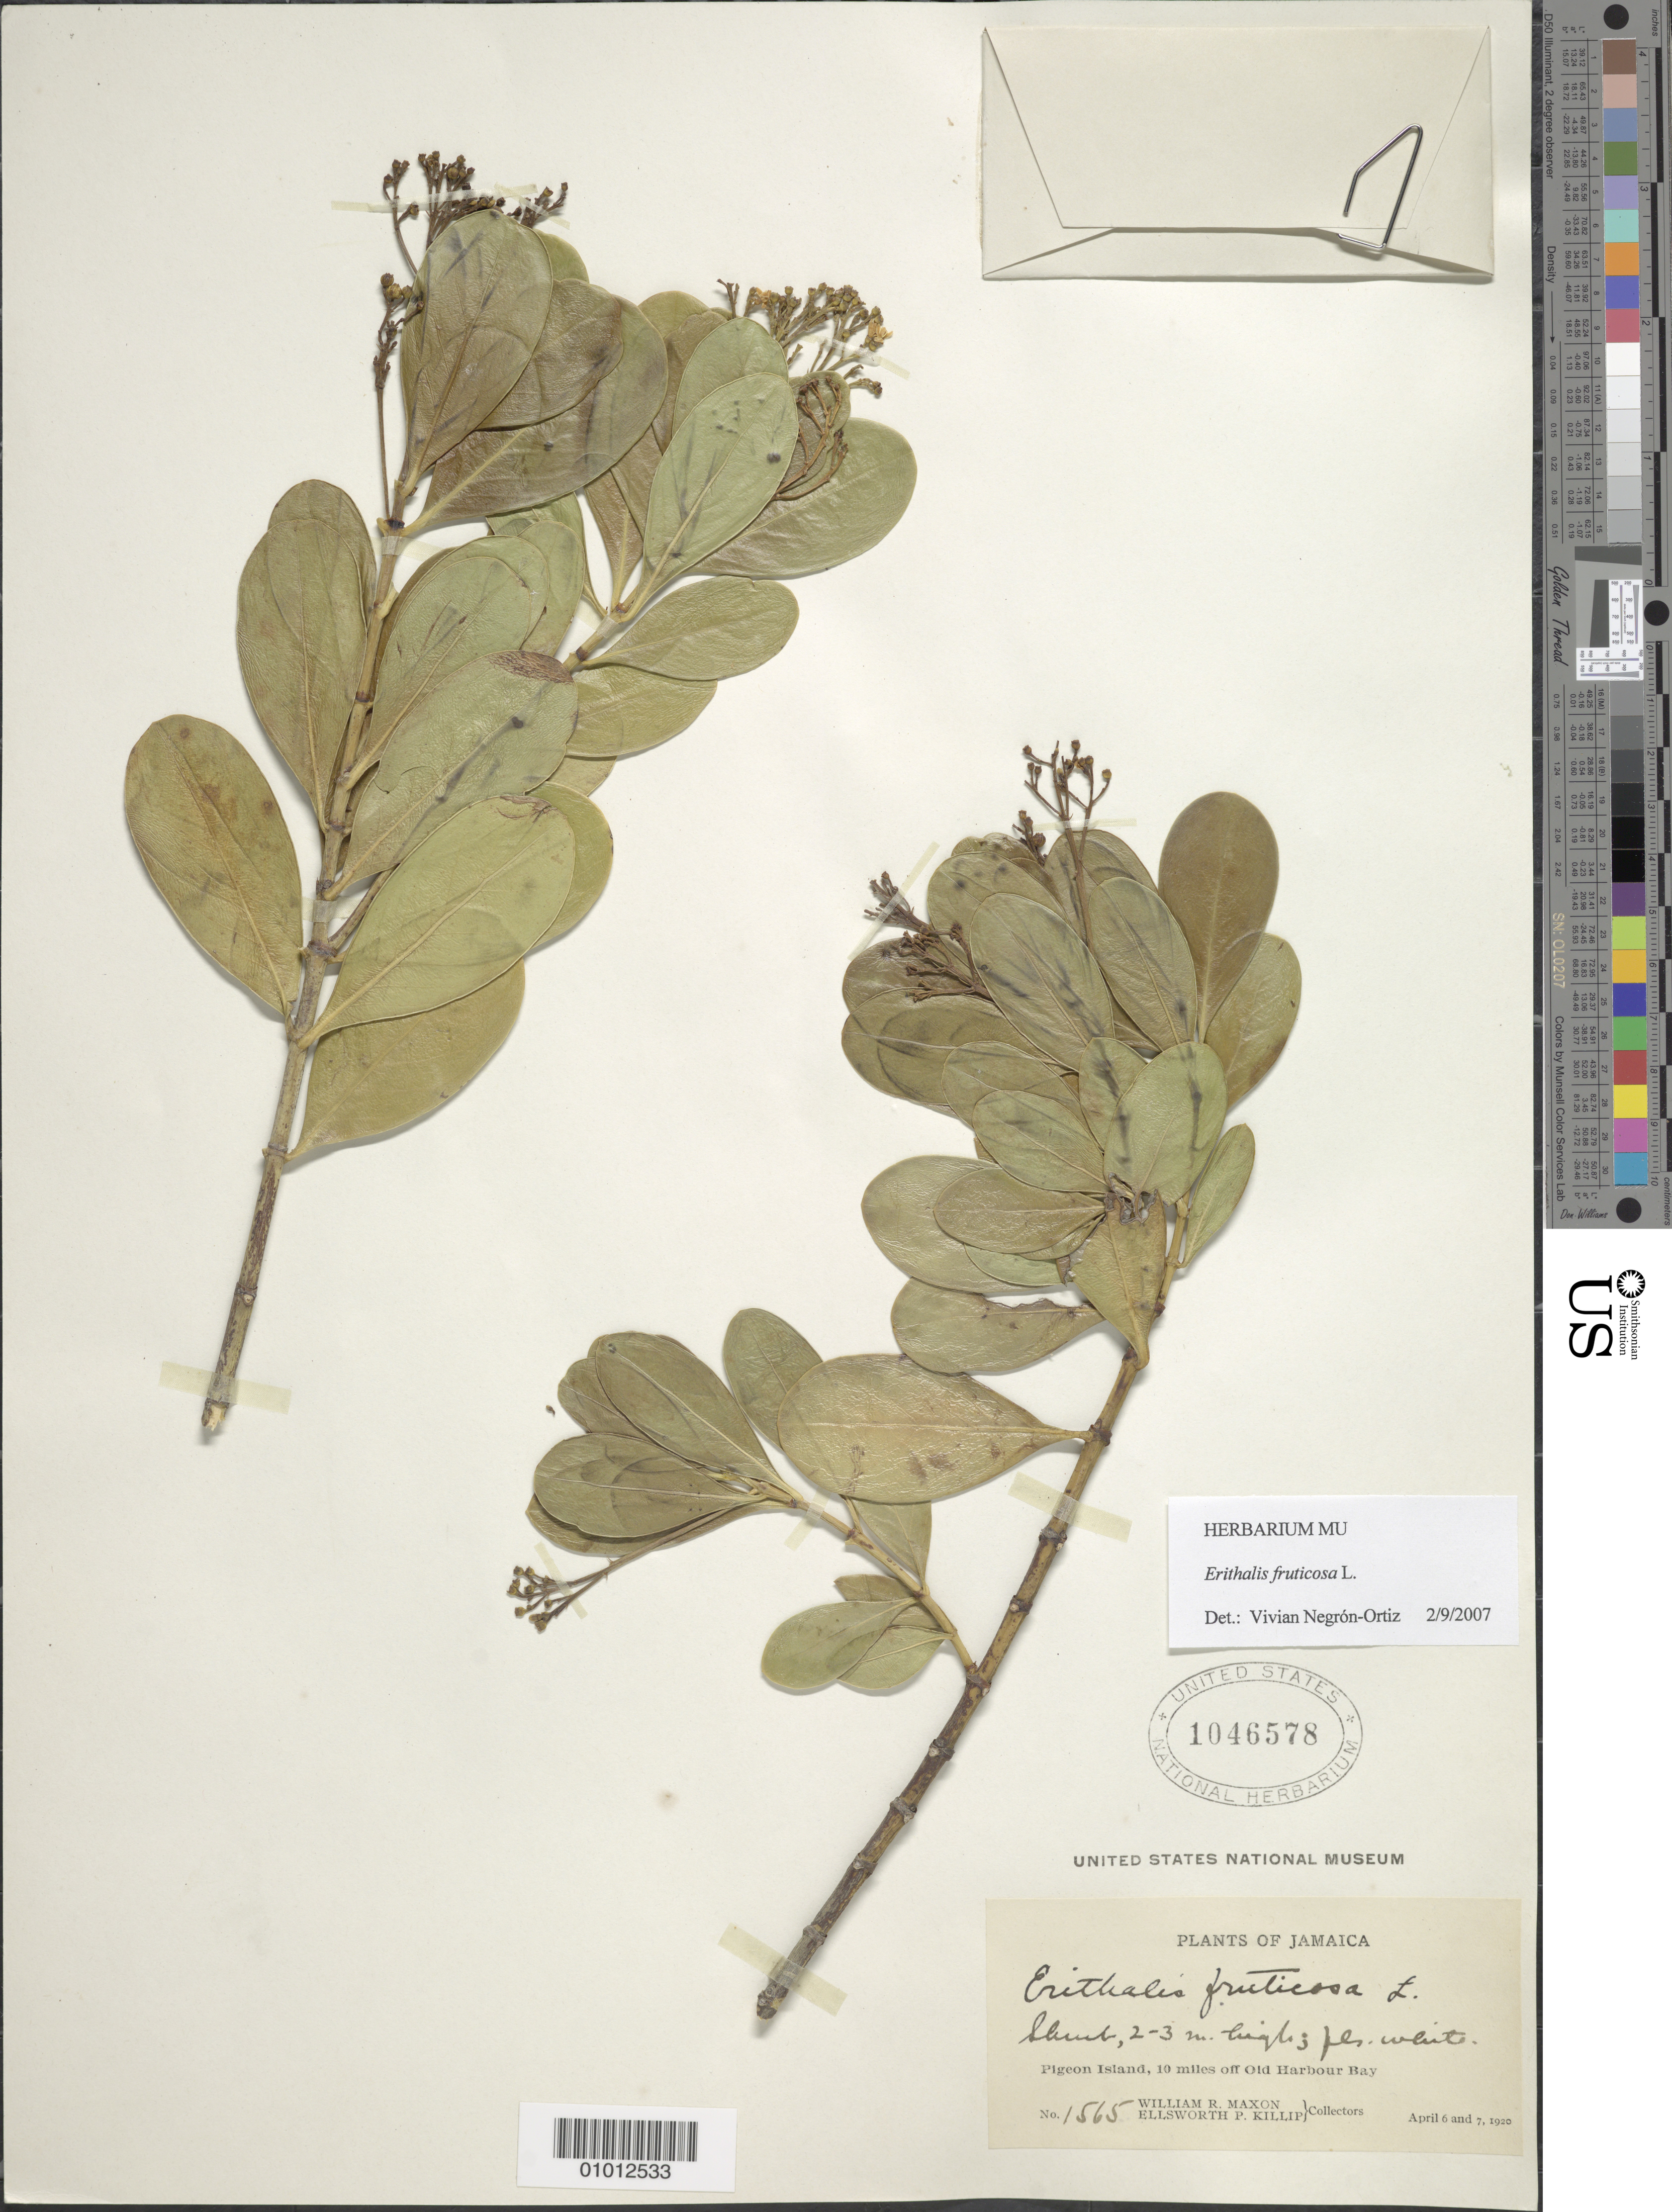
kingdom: Plantae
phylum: Tracheophyta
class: Magnoliopsida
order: Gentianales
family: Rubiaceae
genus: Erithalis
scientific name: Erithalis fruticosa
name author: L.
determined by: Negrón-Ortiz, V.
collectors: W. R. Maxon & E. P. Killip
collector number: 1565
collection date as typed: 06 Apr 1920 and 07 Apr 1920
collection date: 1920-04-06,1920-04-07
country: Jamaica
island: Pigeon I.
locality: Old Harbour Bay, 10 miles off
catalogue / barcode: US 1046578